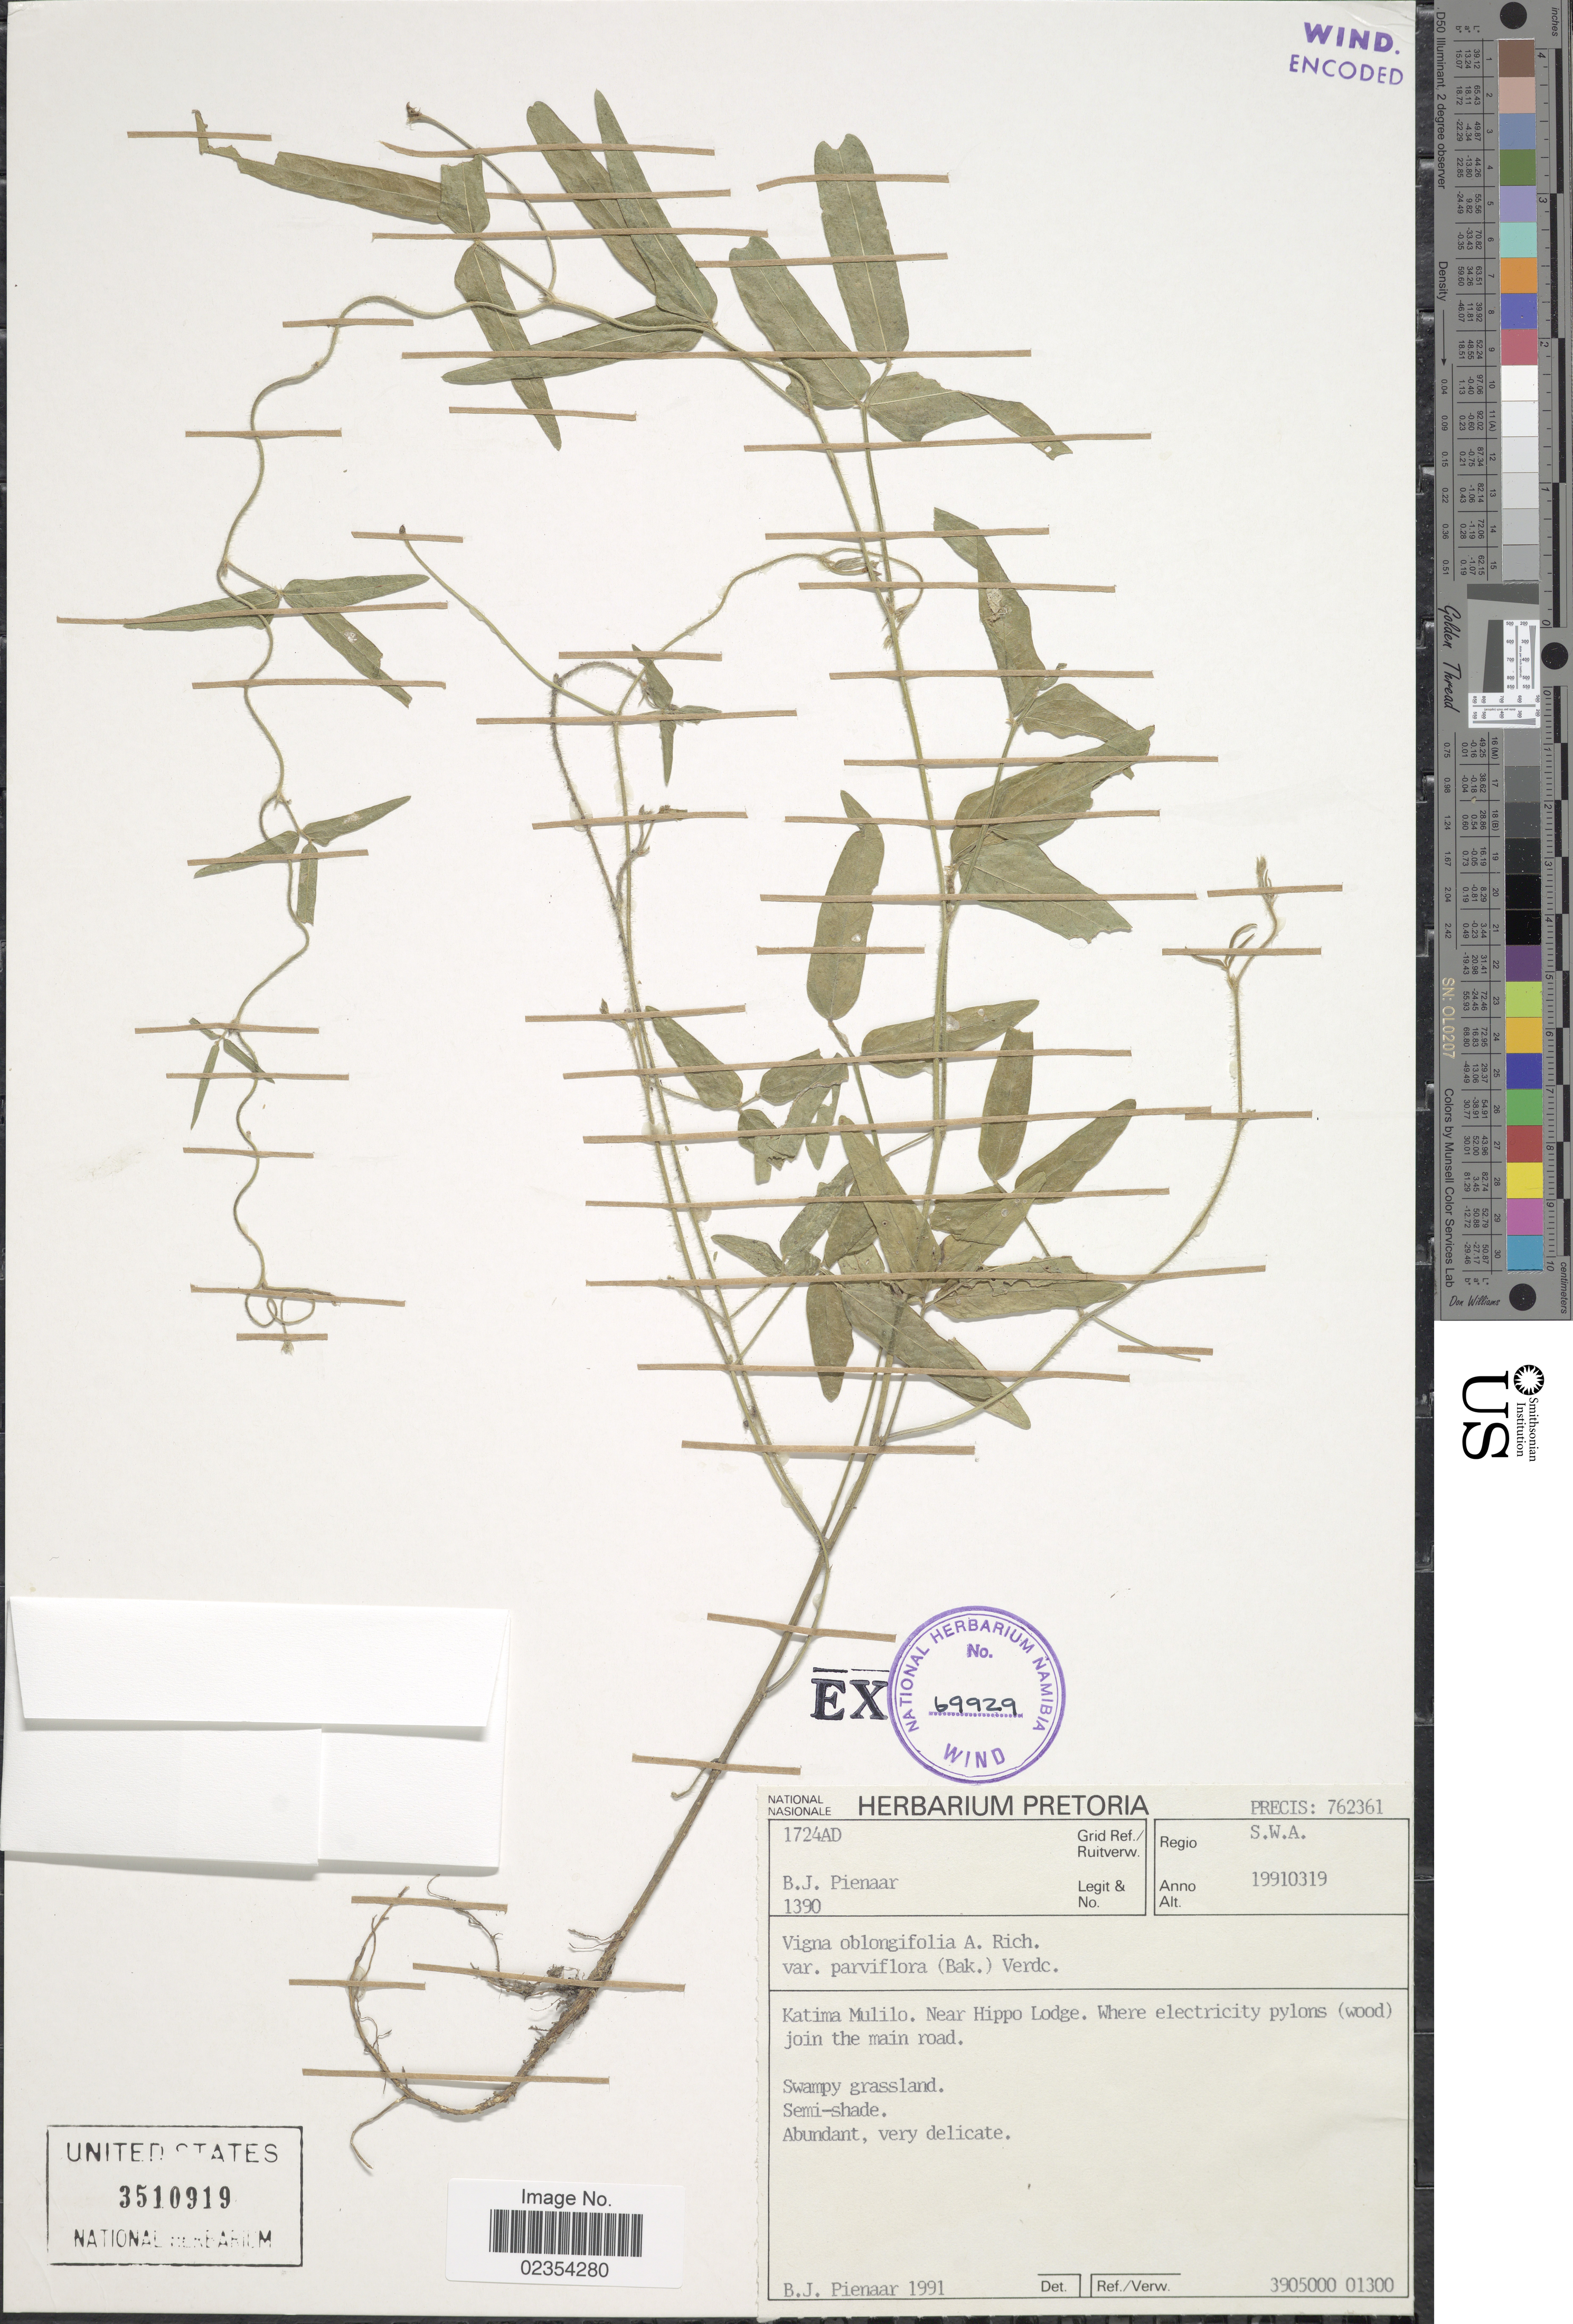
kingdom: Plantae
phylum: Tracheophyta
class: Magnoliopsida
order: Fabales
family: Fabaceae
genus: Vigna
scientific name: Vigna oblongifolia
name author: A. Rich.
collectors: B. Pienaar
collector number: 1390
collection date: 1991-03-19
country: Namibia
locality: Regio S.W.A., Katima Mulilo, near Hippo Lodge, where electricity pylons (wod) join the main road, Grid Ref. 1724AD.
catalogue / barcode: US 3510919